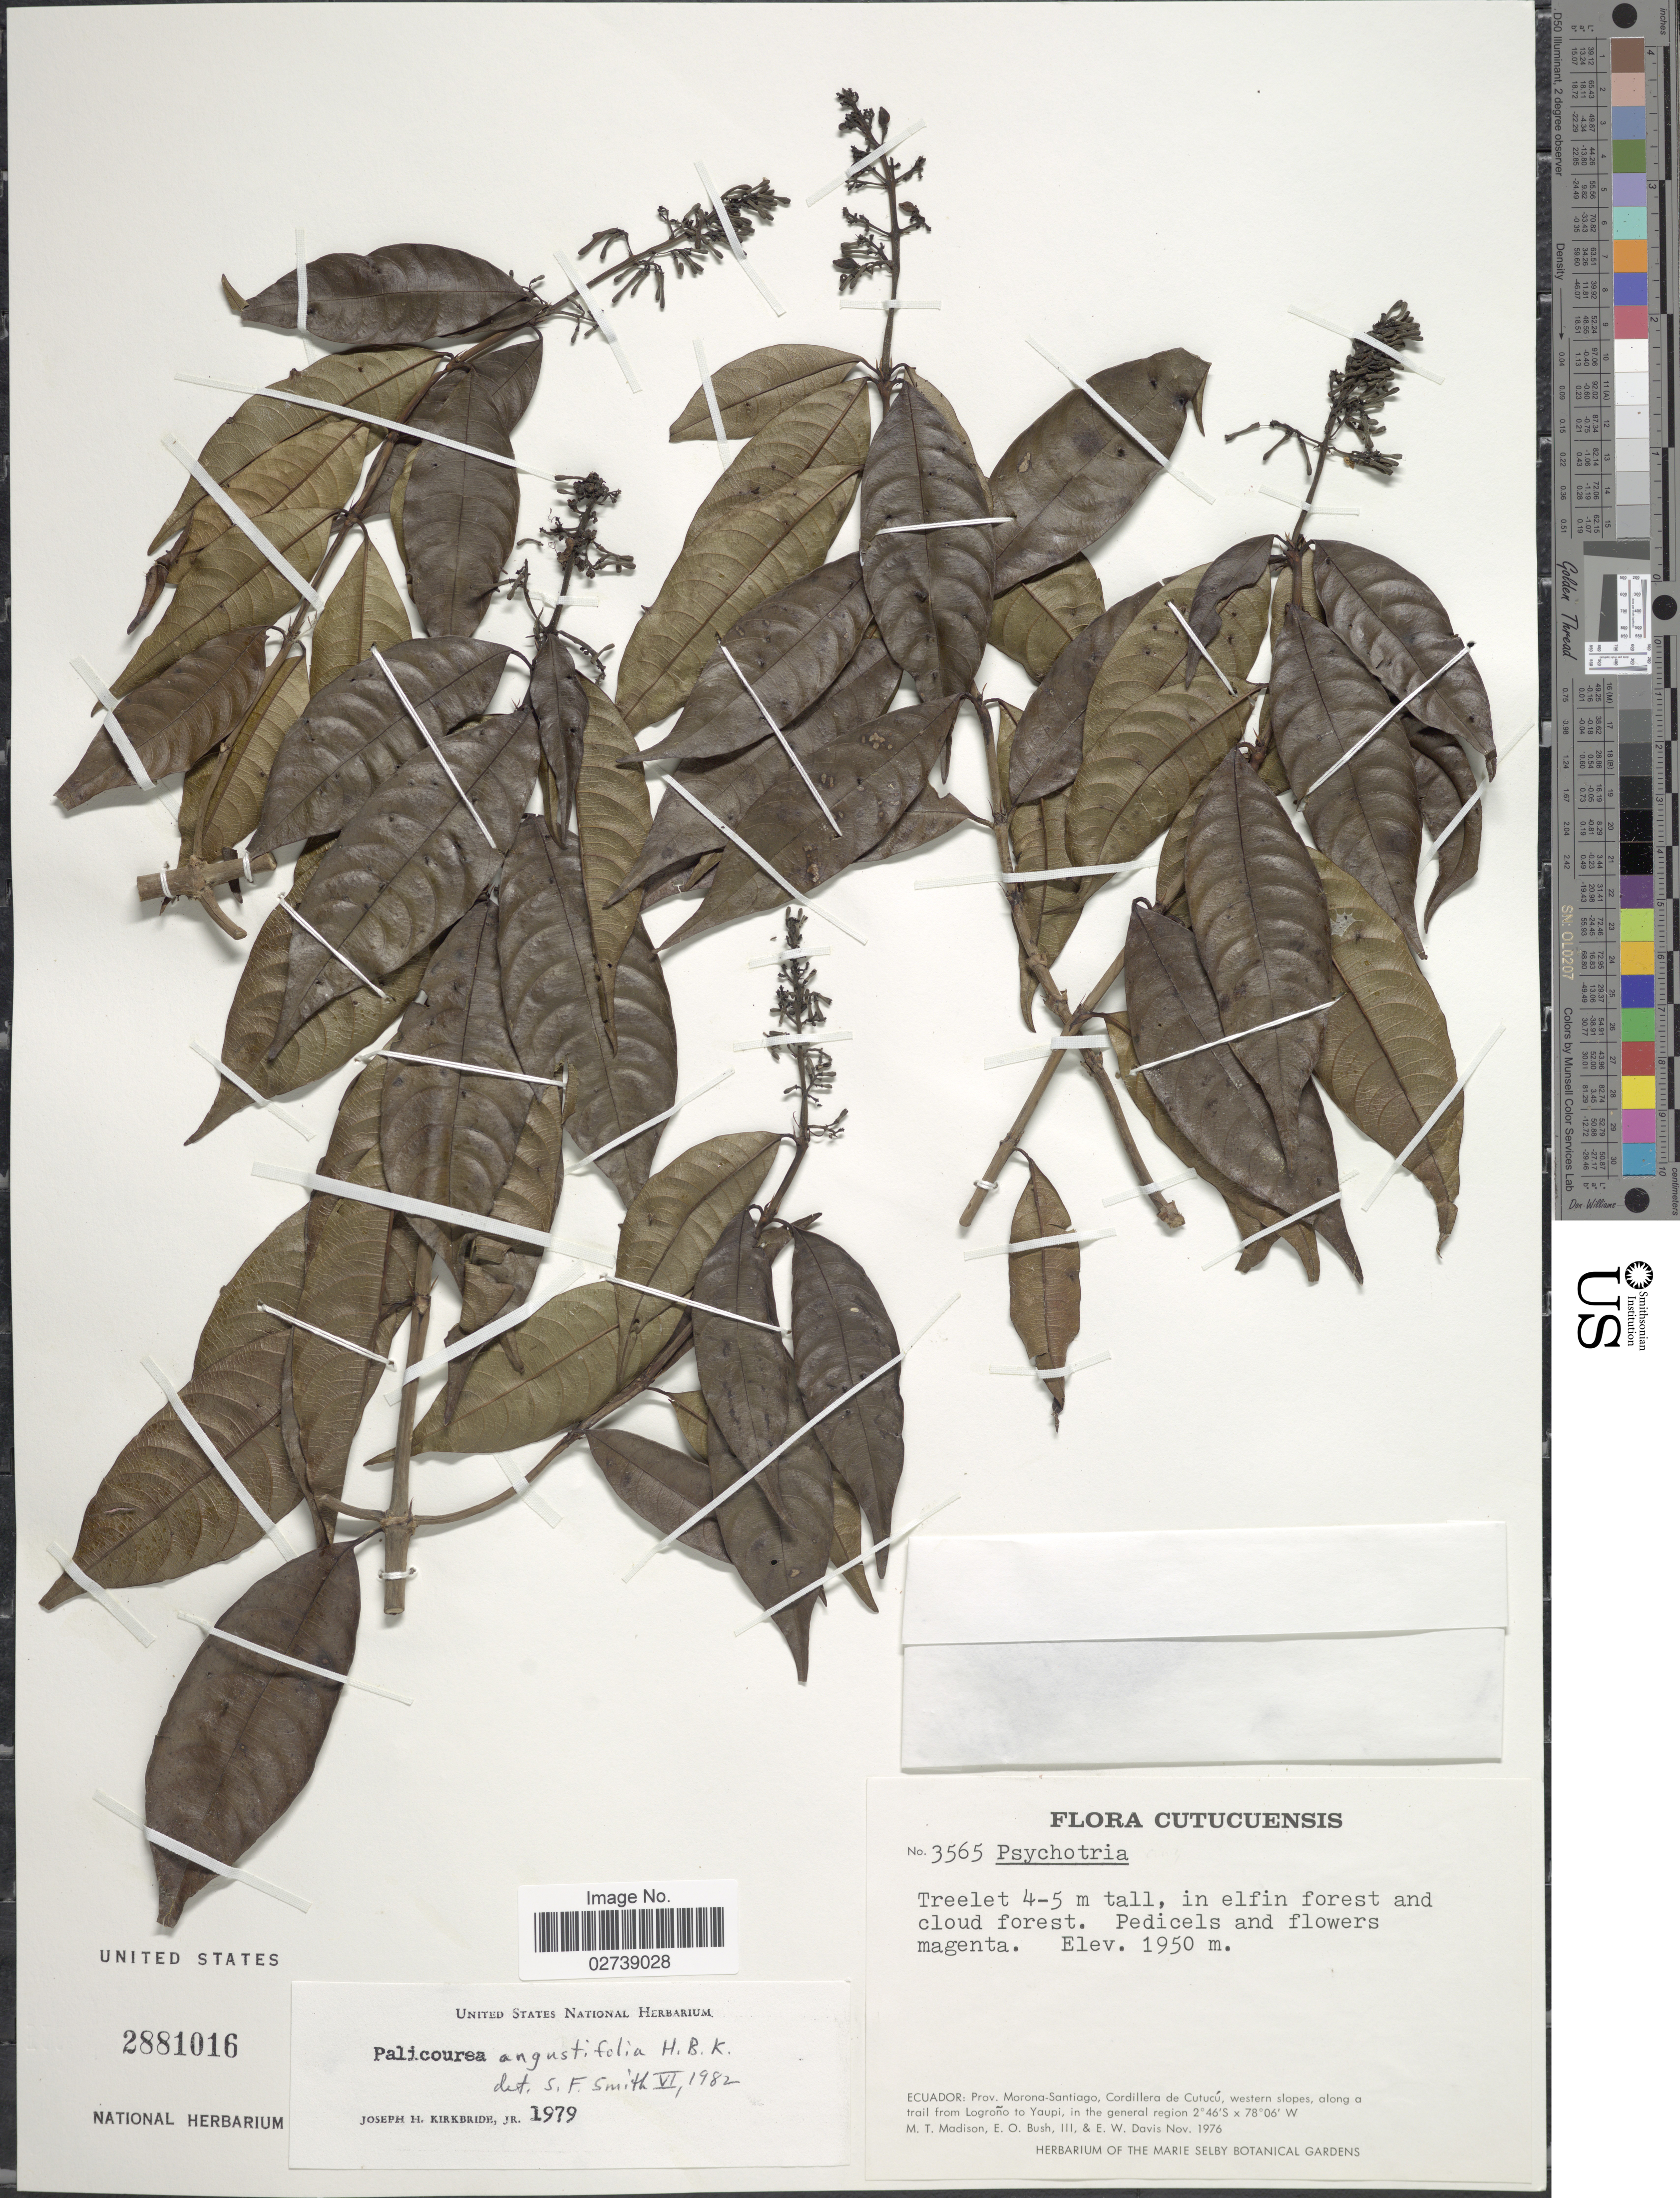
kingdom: Plantae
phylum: Tracheophyta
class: Magnoliopsida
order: Gentianales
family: Rubiaceae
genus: Palicourea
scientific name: Palicourea angustifolia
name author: Kunth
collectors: M. T. Madison, E. O. Bush & E. W. Davis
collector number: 3565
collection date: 1976-11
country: Ecuador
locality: Ecuador: Prov. Morona-Santiago, Cordillera de Cutucu, western slopes, along a trail from Lograno to Yaupi, in the general region.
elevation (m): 1950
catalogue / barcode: US 2881016